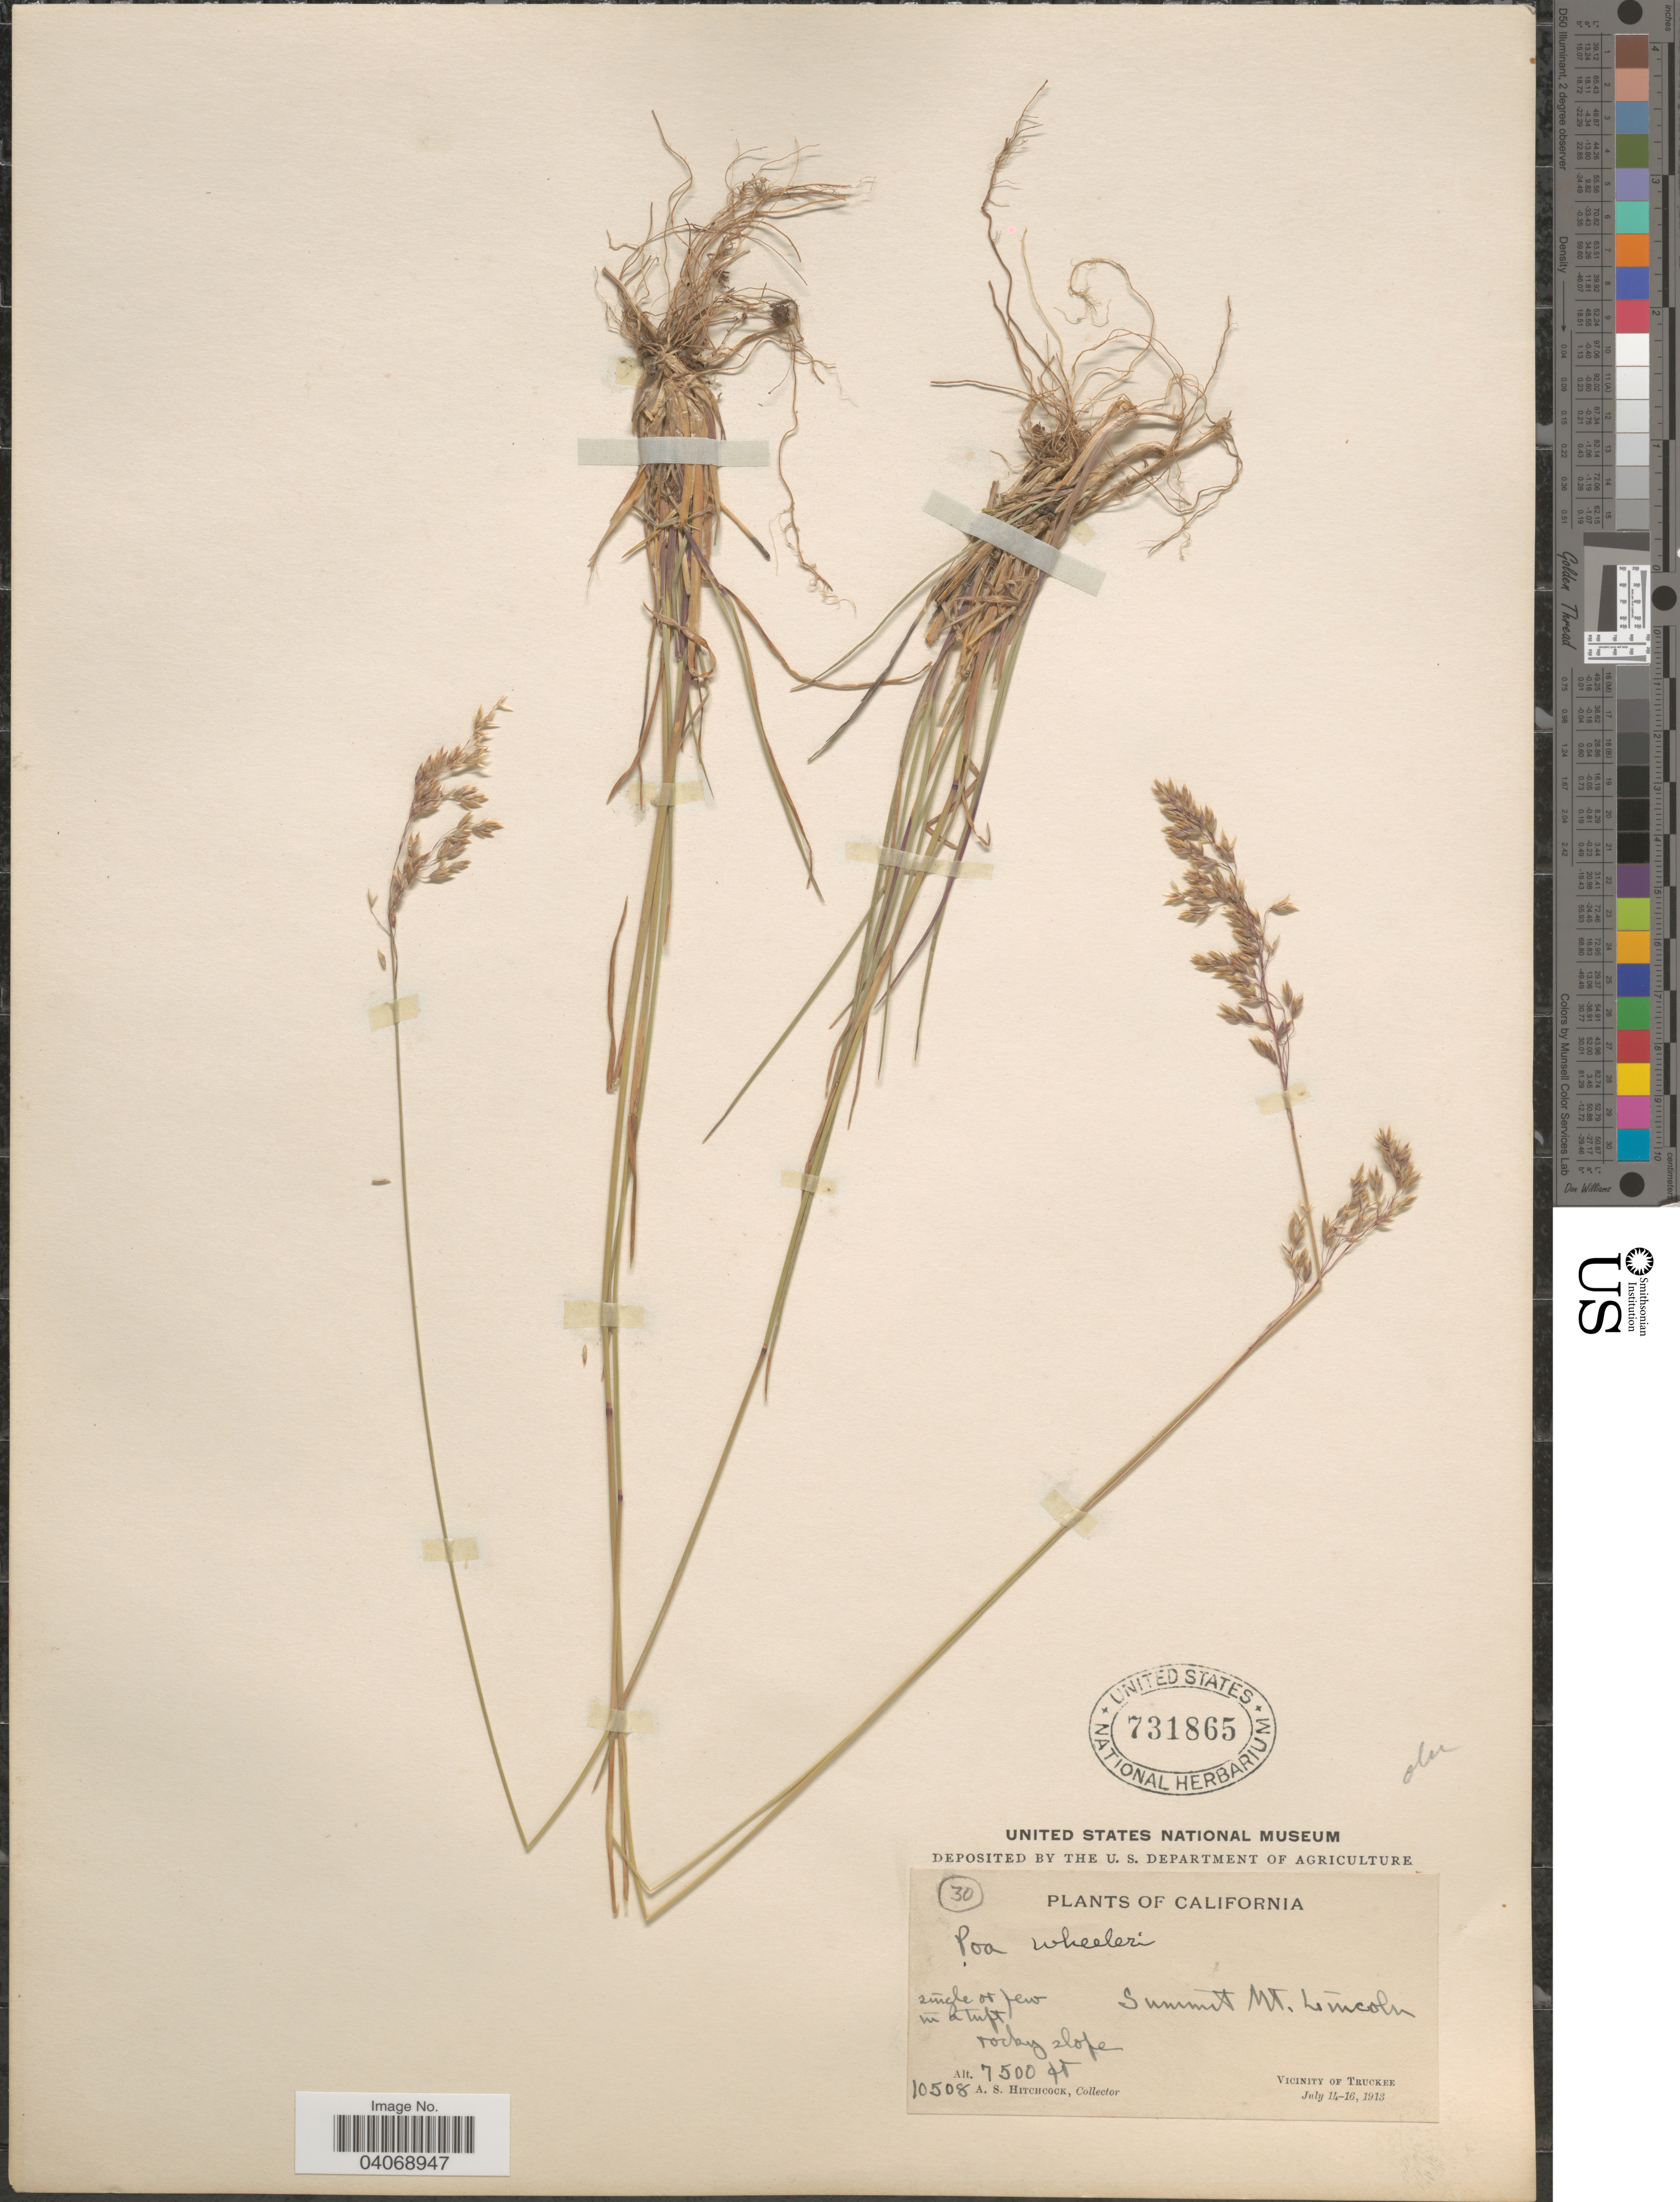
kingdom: Plantae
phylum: Tracheophyta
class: Liliopsida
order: Poales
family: Poaceae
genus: Poa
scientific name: Poa wheeleri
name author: Vasey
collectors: A. S. Hitchcock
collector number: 10508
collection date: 1913-07-14/1913-07-16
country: United States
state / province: California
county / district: Nevada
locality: Summit Mt. Lincoln. Rocky slope. Vicinity of Truckee.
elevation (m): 2286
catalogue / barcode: US 731865